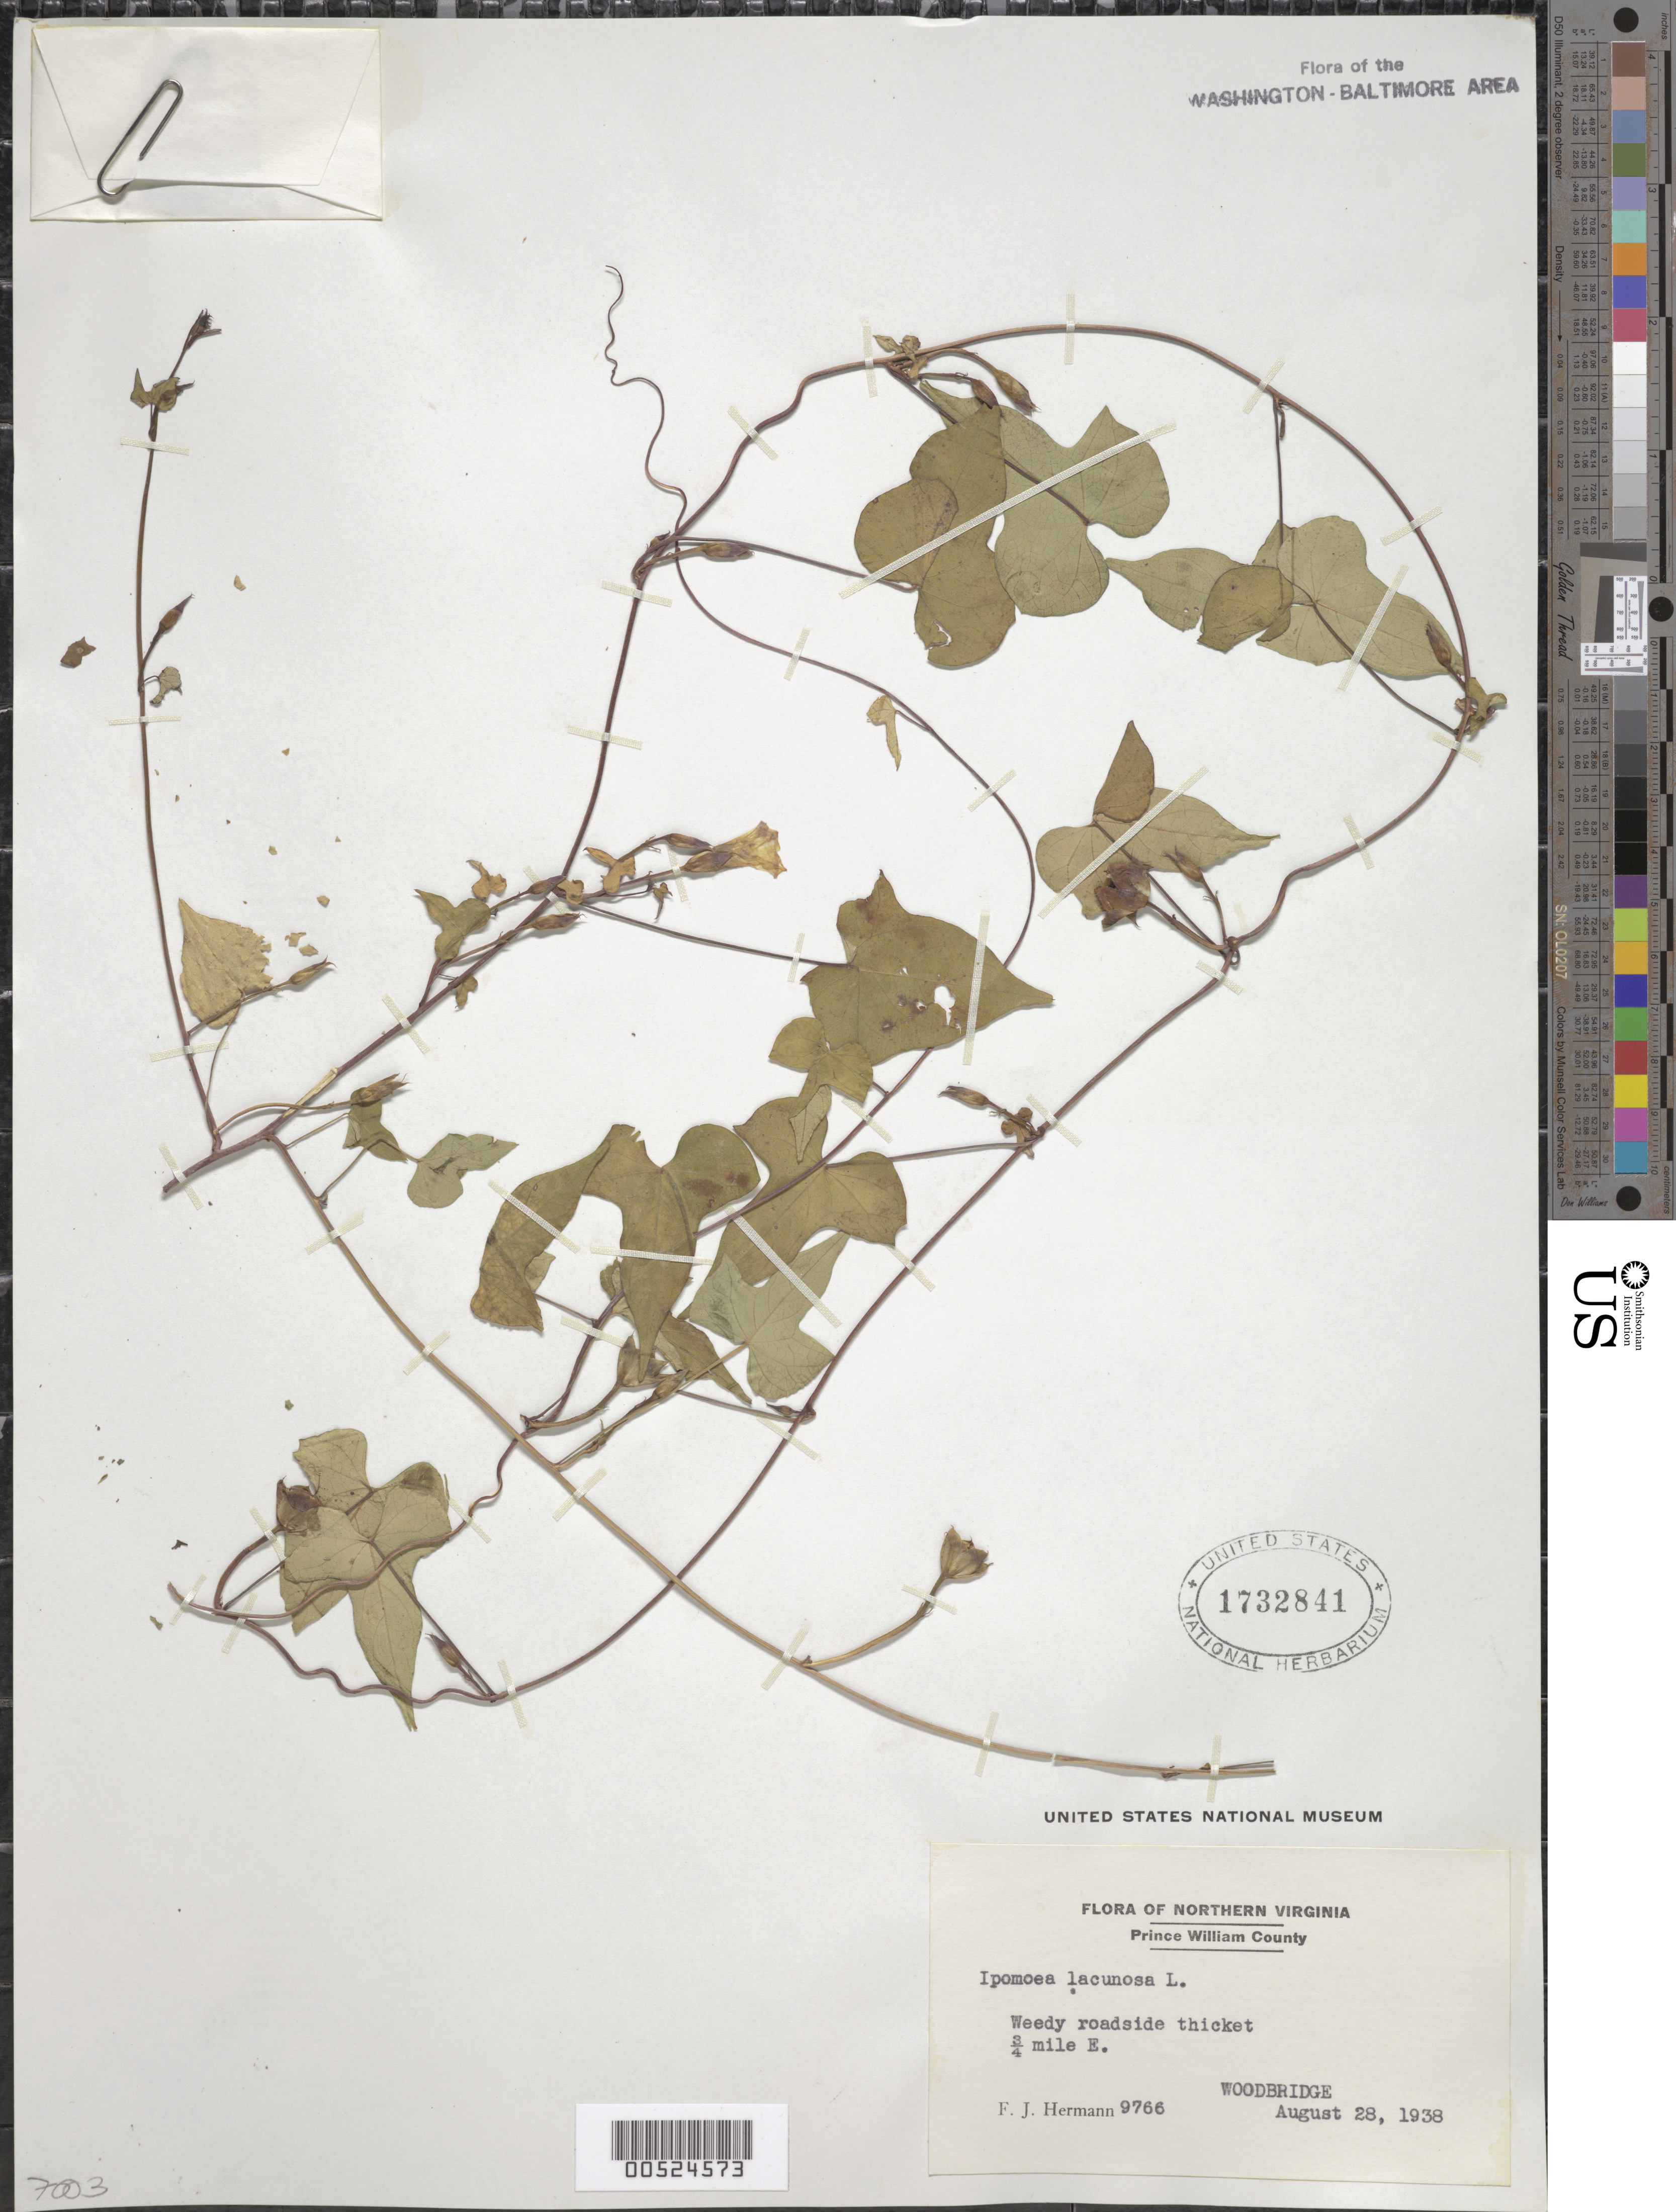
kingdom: Plantae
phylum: Tracheophyta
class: Magnoliopsida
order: Solanales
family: Convolvulaceae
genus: Ipomoea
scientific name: Ipomoea lacunosa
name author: L.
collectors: F. J. Hermann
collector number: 9766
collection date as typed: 28 Aug 1938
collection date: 1938-08-28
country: United States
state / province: Virginia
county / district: Prince William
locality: Woodbridge, 3/4 mi. E Of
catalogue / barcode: US 1732841